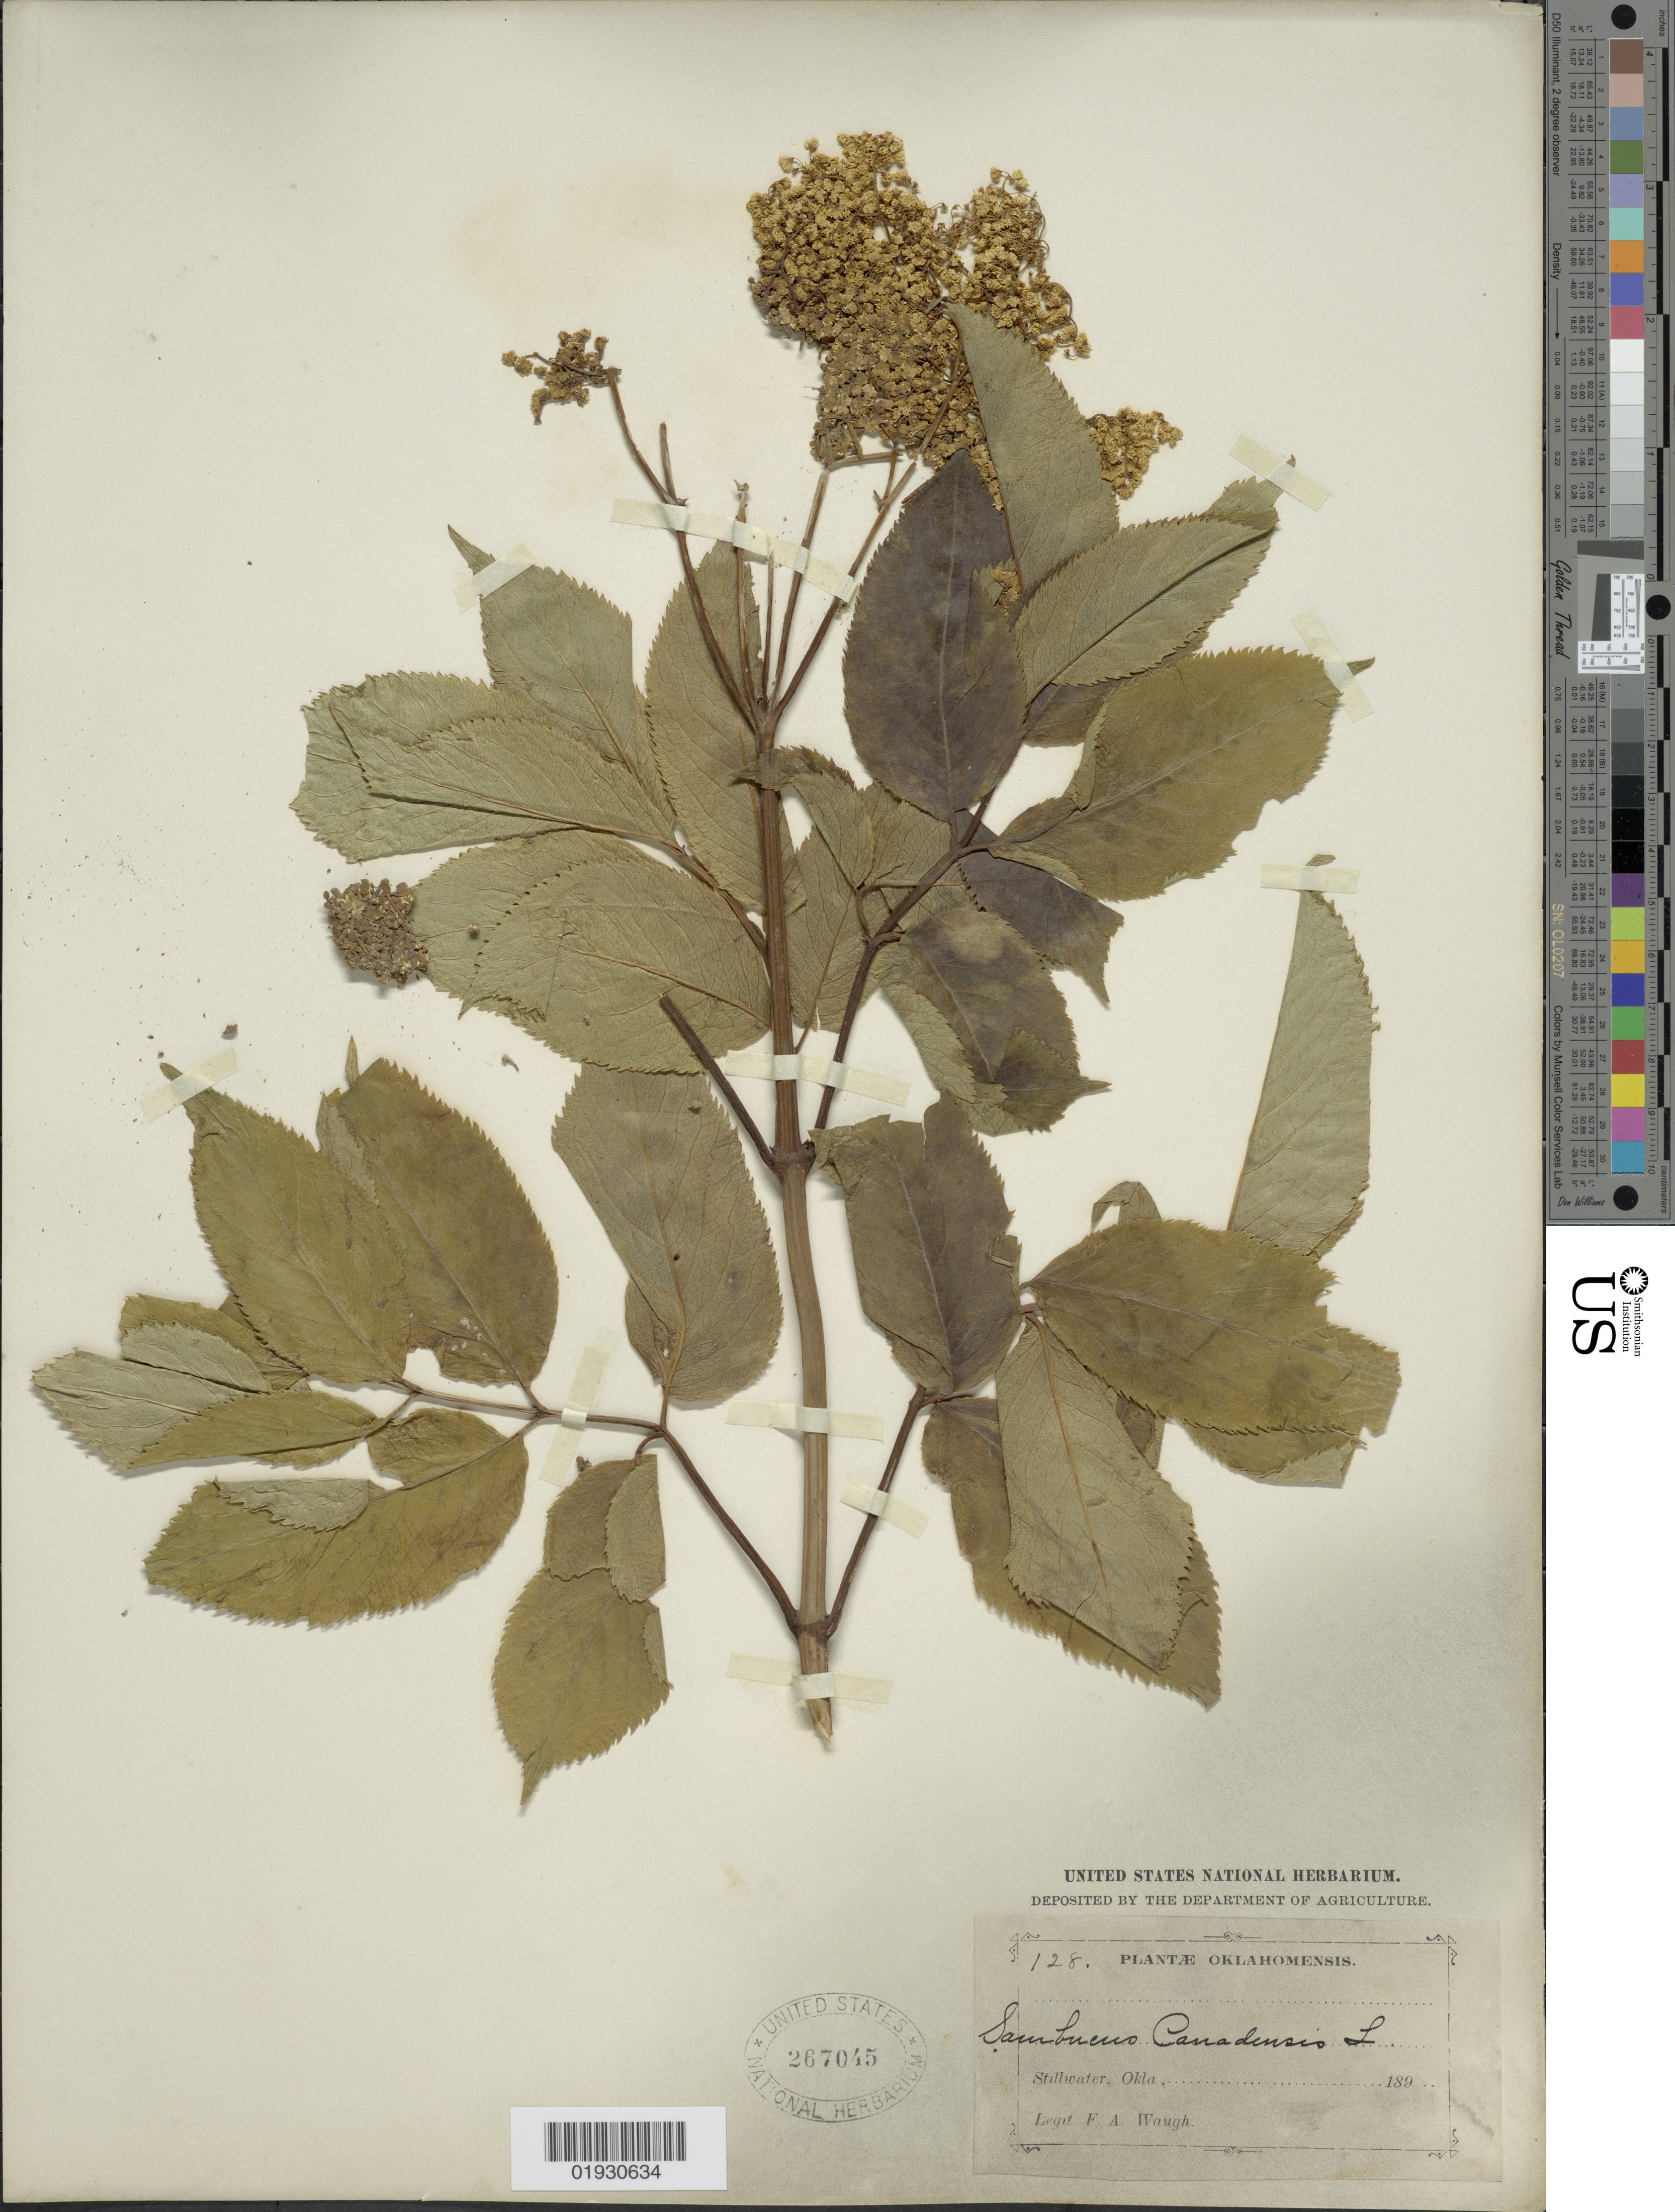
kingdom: Plantae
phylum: Tracheophyta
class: Magnoliopsida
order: Dipsacales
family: Viburnaceae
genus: Sambucus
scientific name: Sambucus canadensis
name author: L.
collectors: F. Waugh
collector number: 128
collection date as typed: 189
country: United States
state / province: Oklahoma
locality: Stillwater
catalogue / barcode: US 267045